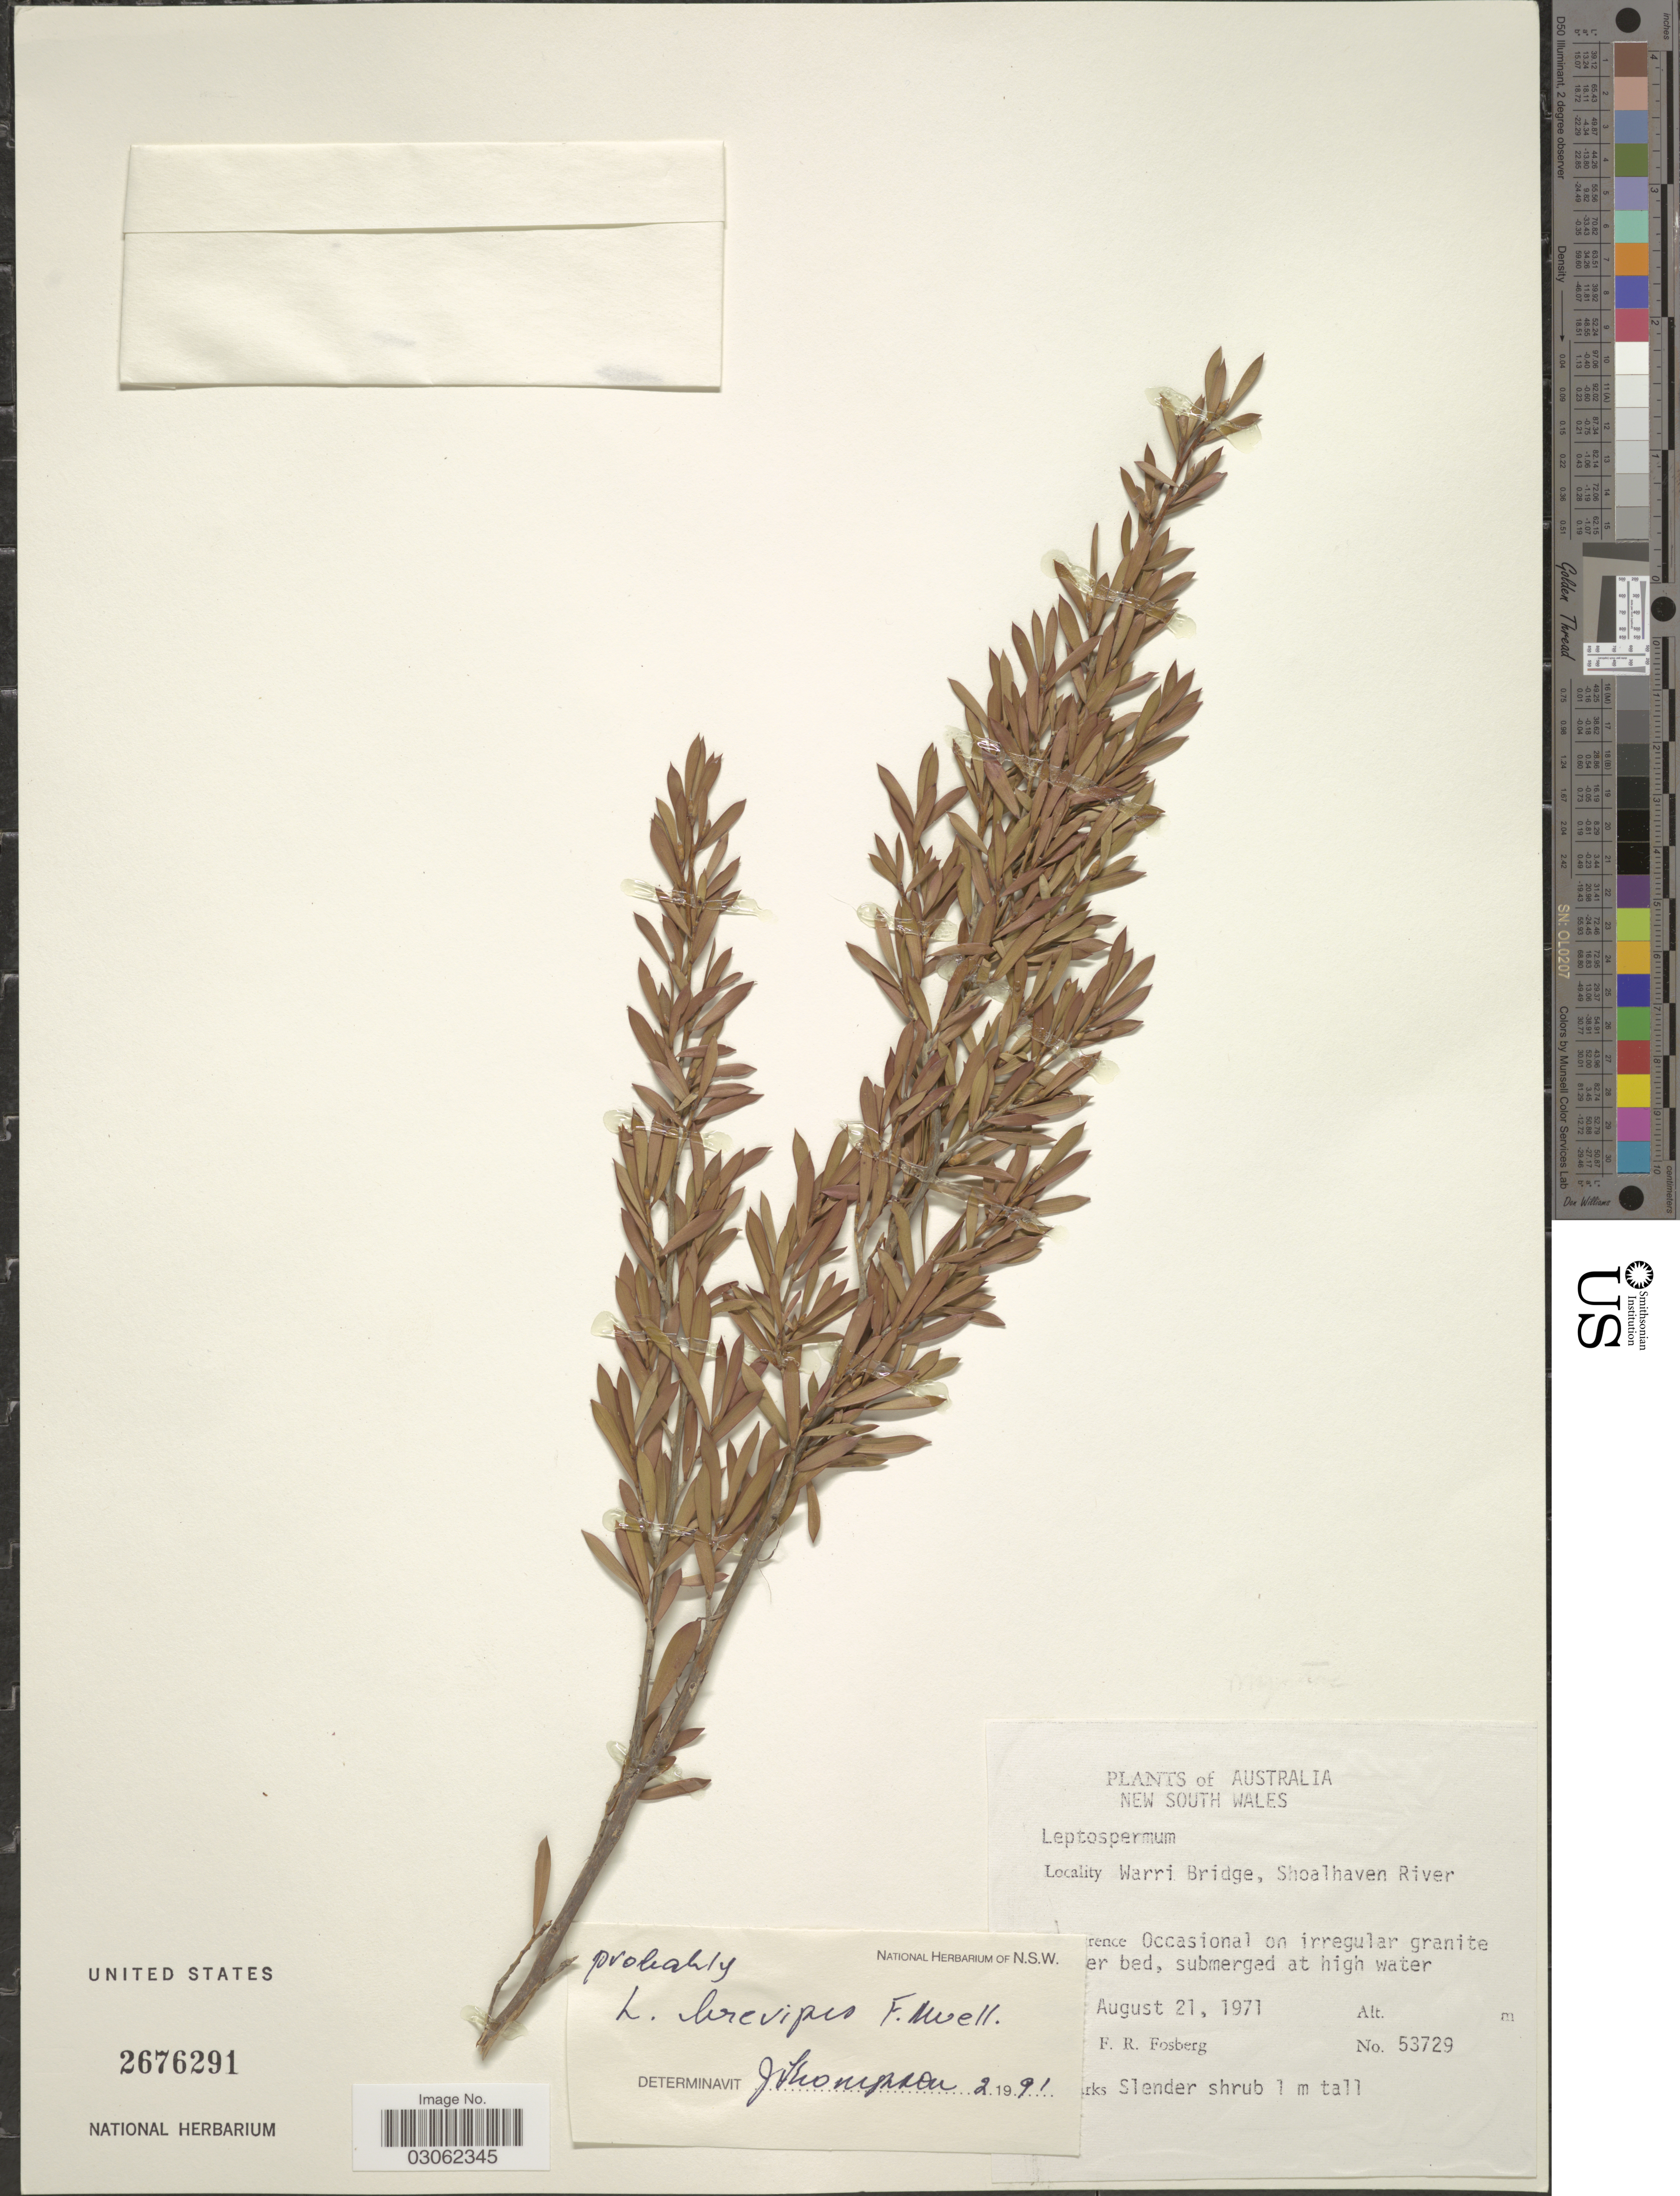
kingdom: Plantae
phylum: Tracheophyta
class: Magnoliopsida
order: Myrtales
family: Myrtaceae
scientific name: Gaudium brevipes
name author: (F. Muell.) P.G. Wilson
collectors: F. R. Fosberg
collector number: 53729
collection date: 1971-08-21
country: Australia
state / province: New South Wales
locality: Warri Bridge, Shoalhaven River.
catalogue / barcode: US 2676291